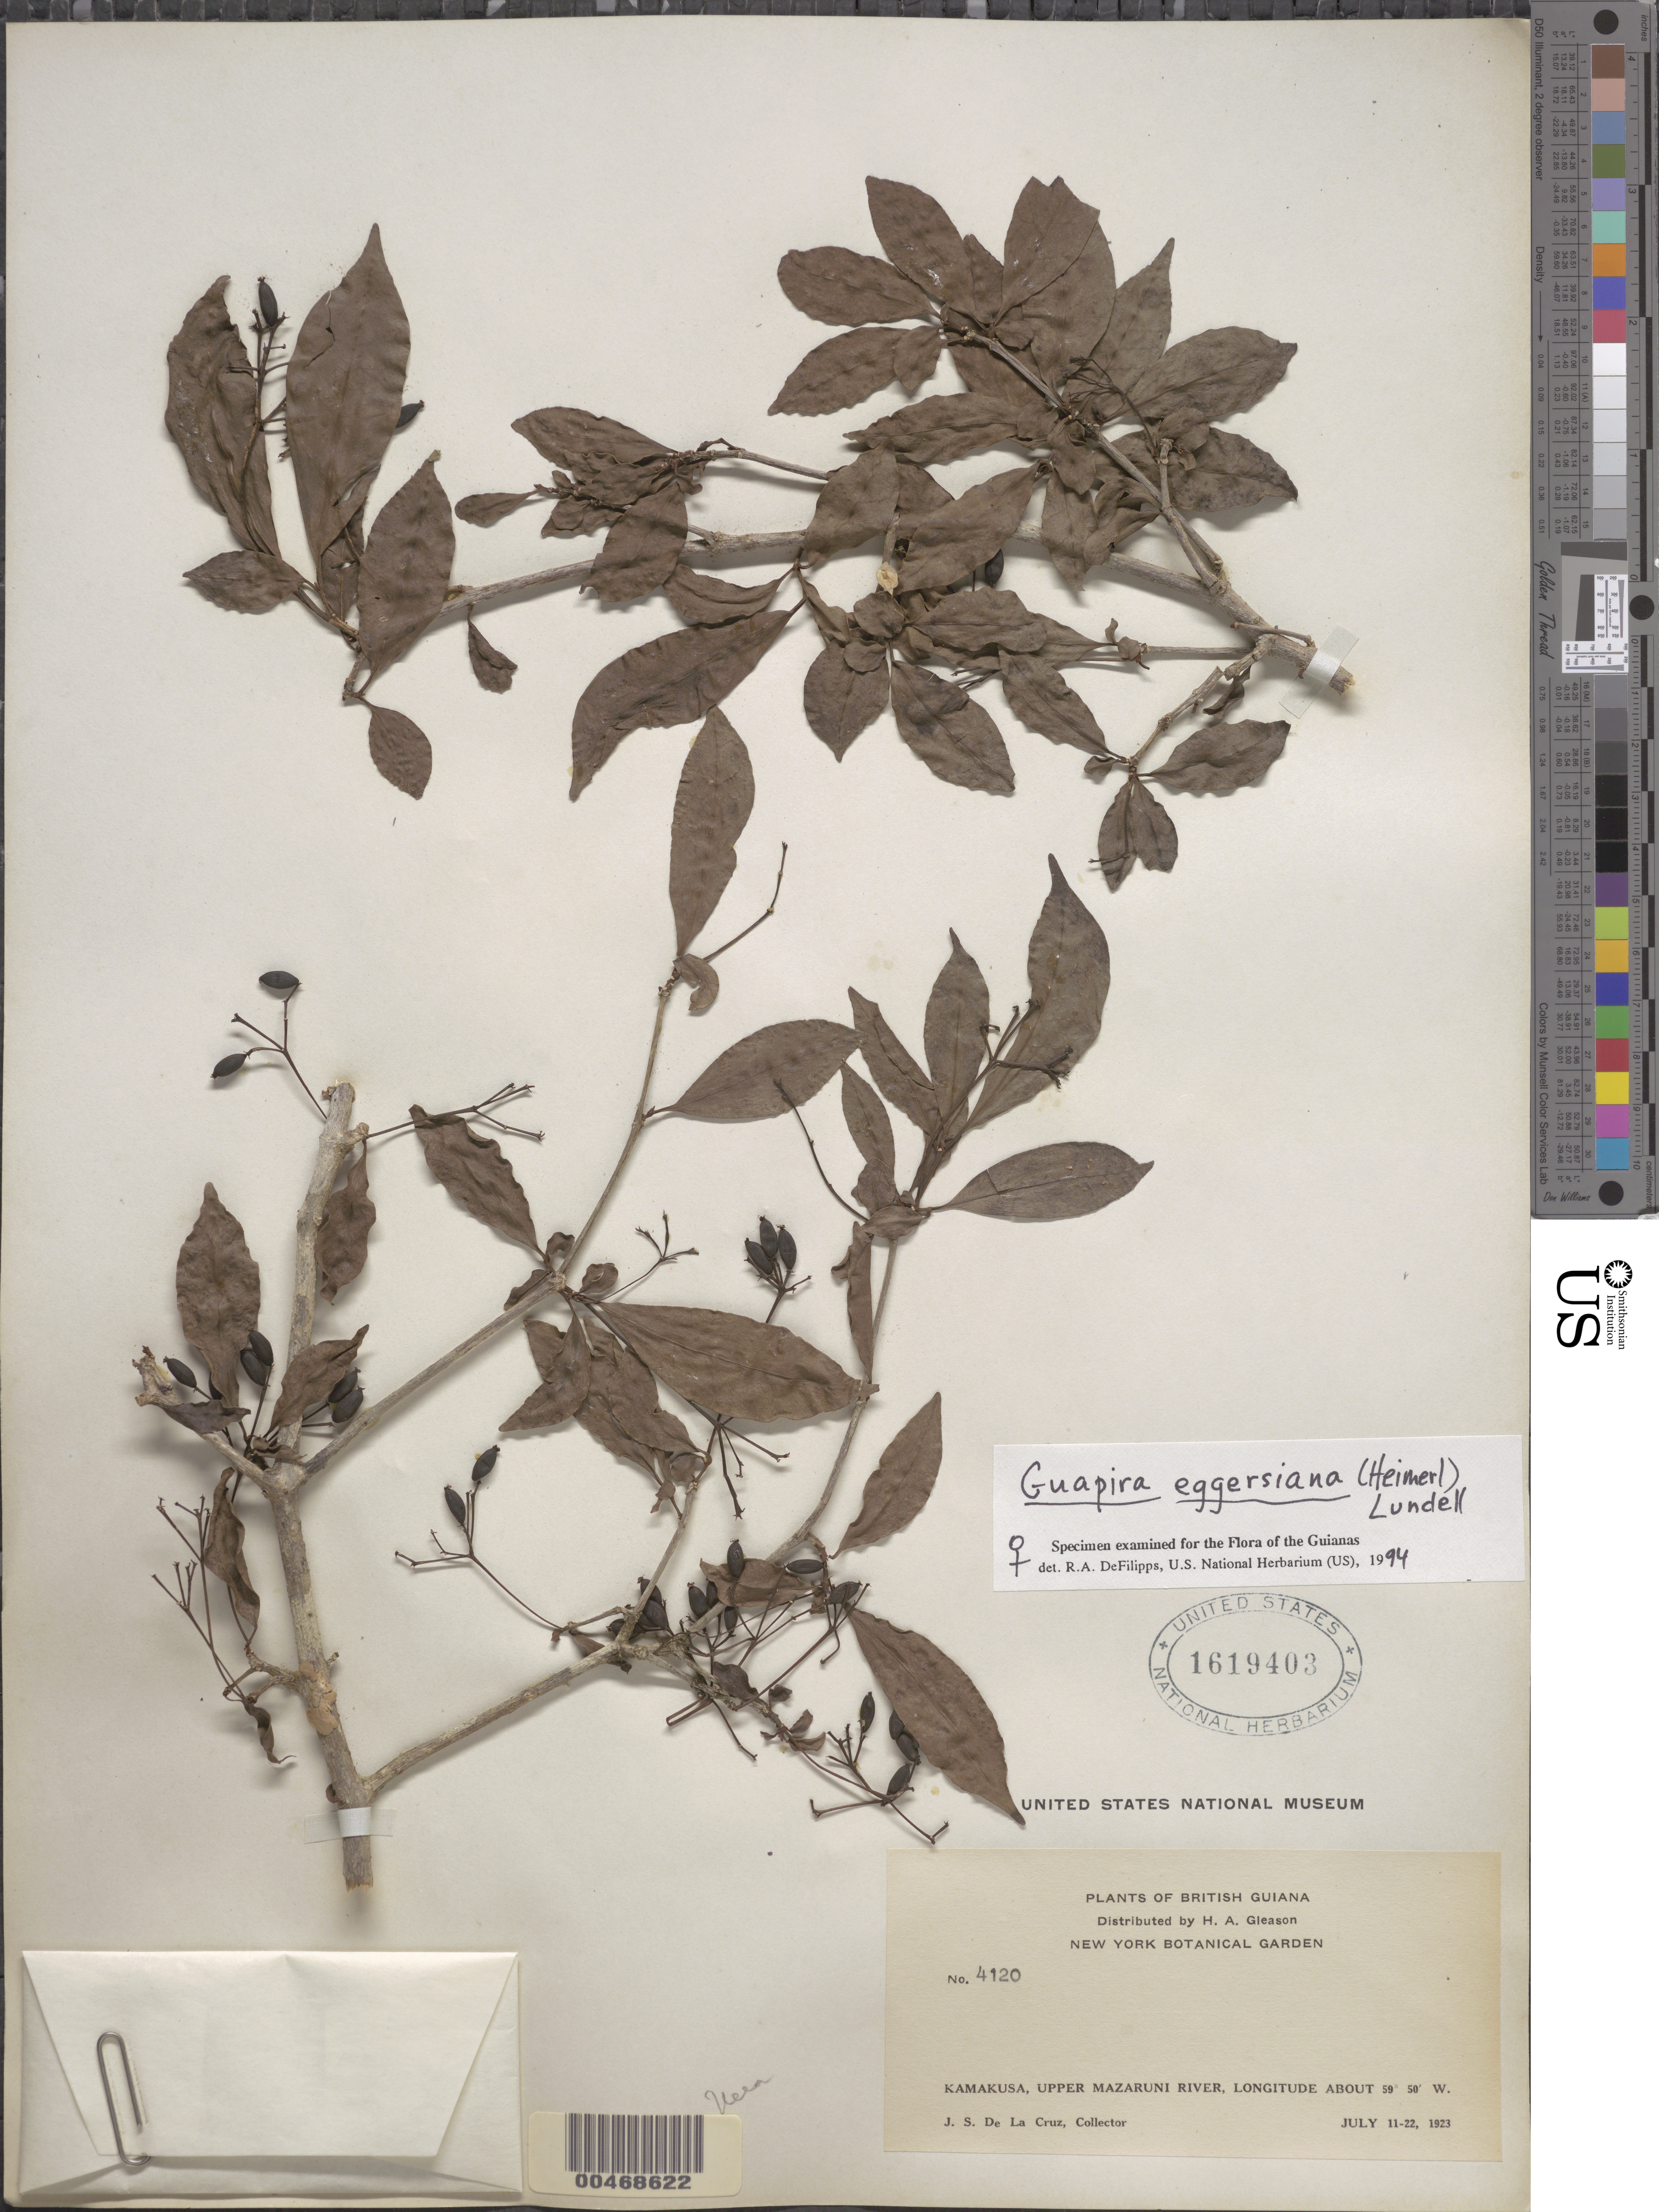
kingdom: Plantae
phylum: Tracheophyta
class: Magnoliopsida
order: Caryophyllales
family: Nyctaginaceae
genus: Guapira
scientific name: Guapira eggersiana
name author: (Heimerl) Lundell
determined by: DeFilipps, R. A.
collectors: J. S. de la Cruz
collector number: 4120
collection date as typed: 11 Jul 1923 to 12 Jul 1923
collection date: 1923-07-11/1923-07-12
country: Guyana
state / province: Cuyuni-Mazaruni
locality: Kamakusa area, Upper Mazaruni River (left bank). [In former Mazaruni-Potaro Region.] (lat/long recorded as: lat=::: long=059:50:0:W)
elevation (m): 100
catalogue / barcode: US 1619403